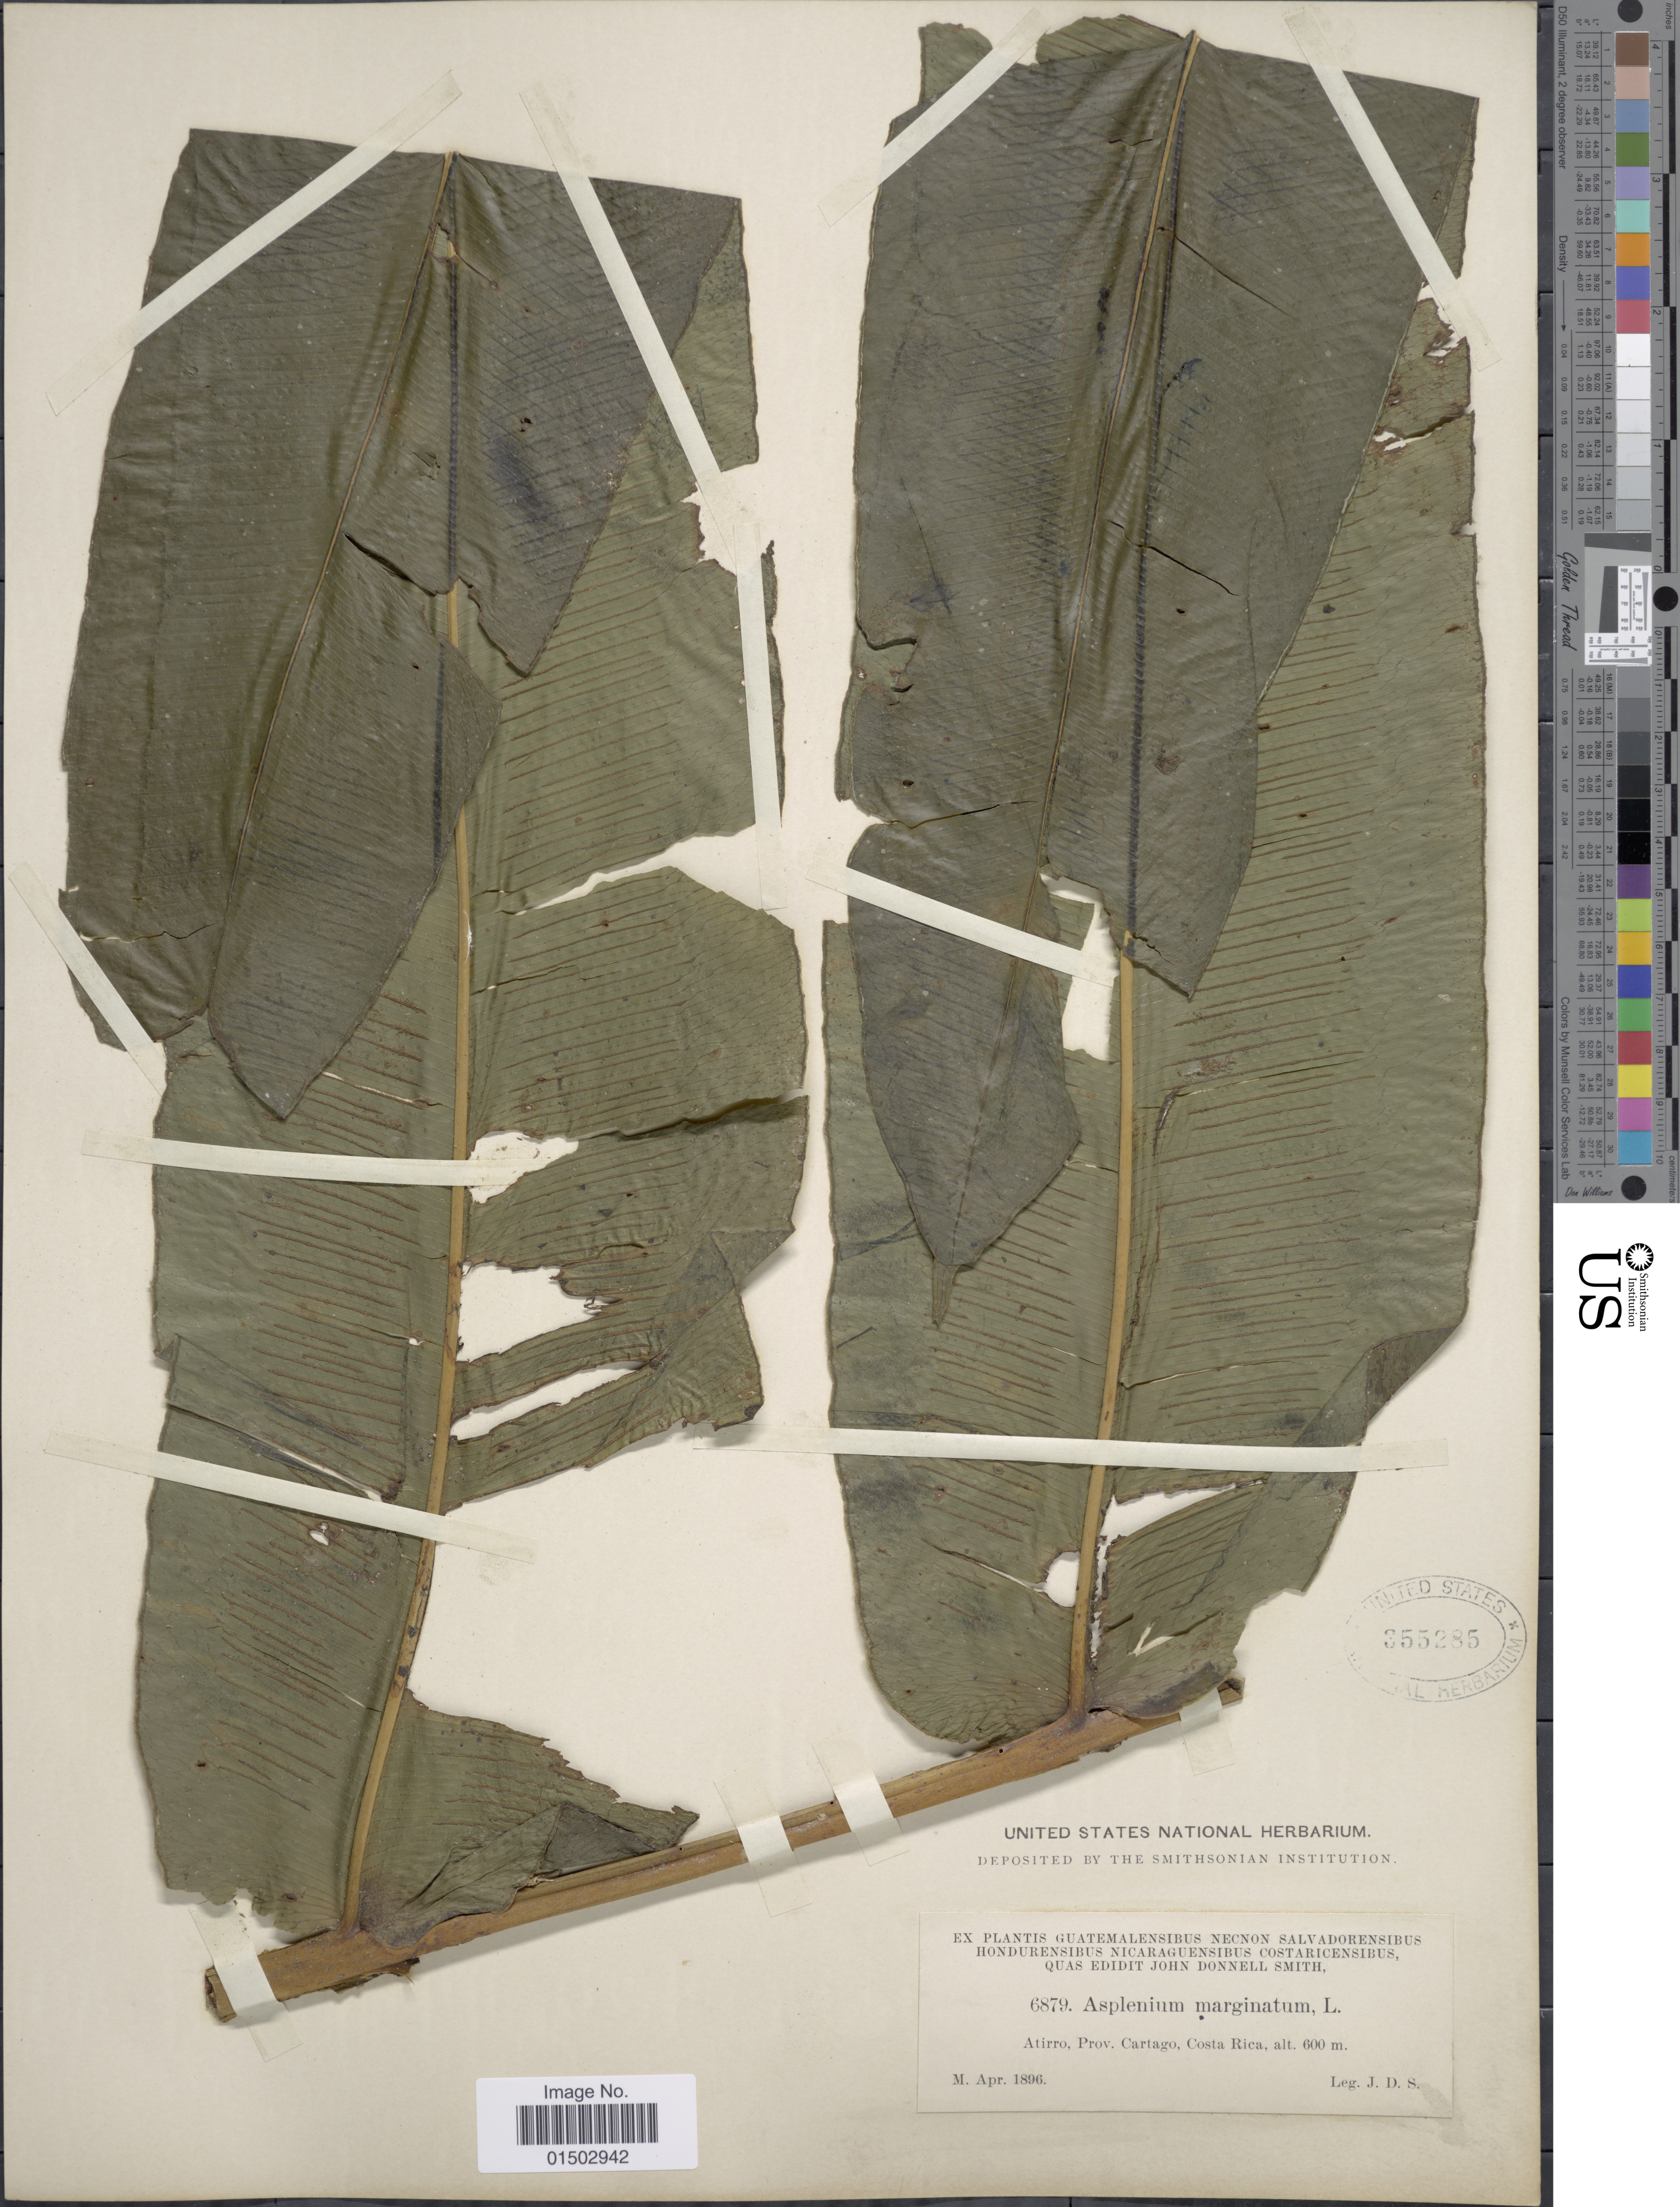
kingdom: Plantae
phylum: Tracheophyta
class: Polypodiopsida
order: Polypodiales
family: Hemidictyaceae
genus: Hemidictyum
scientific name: Hemidictyum marginatum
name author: (L.) C. Presl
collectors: J. Donnell Smith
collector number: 6879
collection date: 1896-04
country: Costa Rica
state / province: Cartago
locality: Atirro, Prov. Cartago.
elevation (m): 600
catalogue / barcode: US 355285